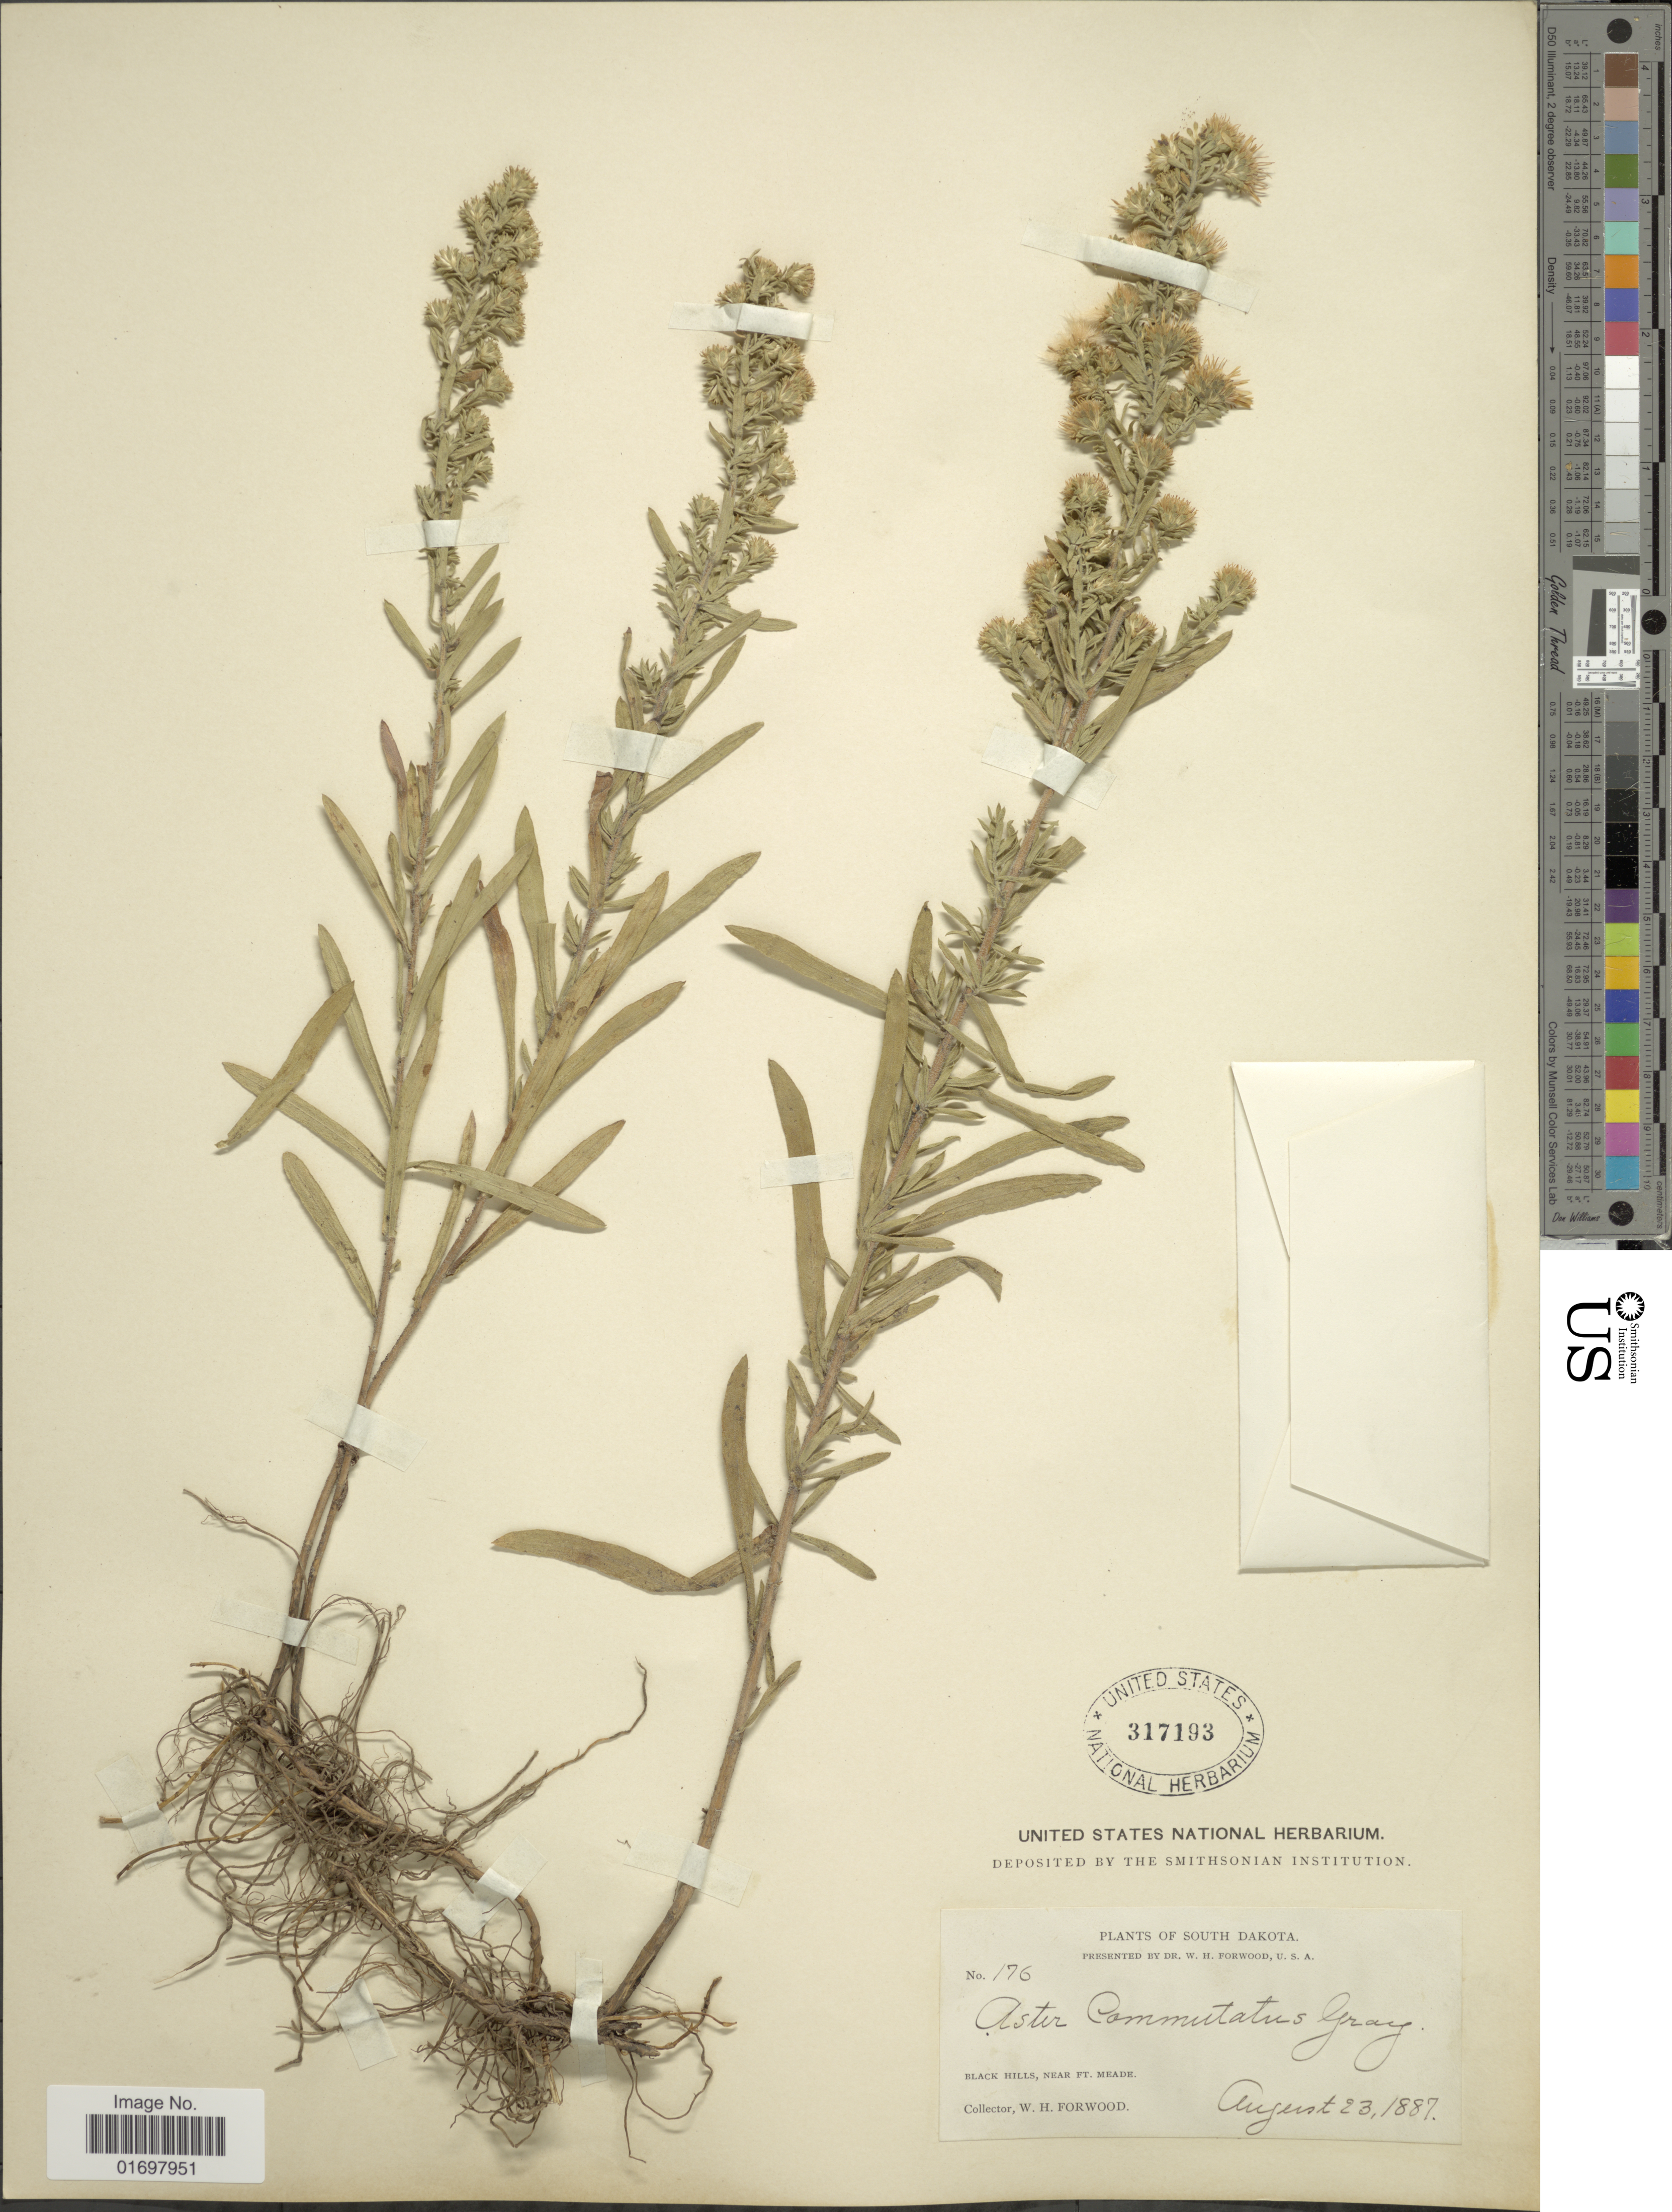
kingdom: Plantae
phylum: Tracheophyta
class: Magnoliopsida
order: Asterales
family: Asteraceae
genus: Symphyotrichum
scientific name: Symphyotrichum falcatum var. commutatum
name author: (Torr. & A. Gray) G.L. Nesom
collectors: W. Forwood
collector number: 176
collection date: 1887-08-23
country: United States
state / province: South Dakota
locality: South Dakota. Black Hills, Near Ft. Meade.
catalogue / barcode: US 317193